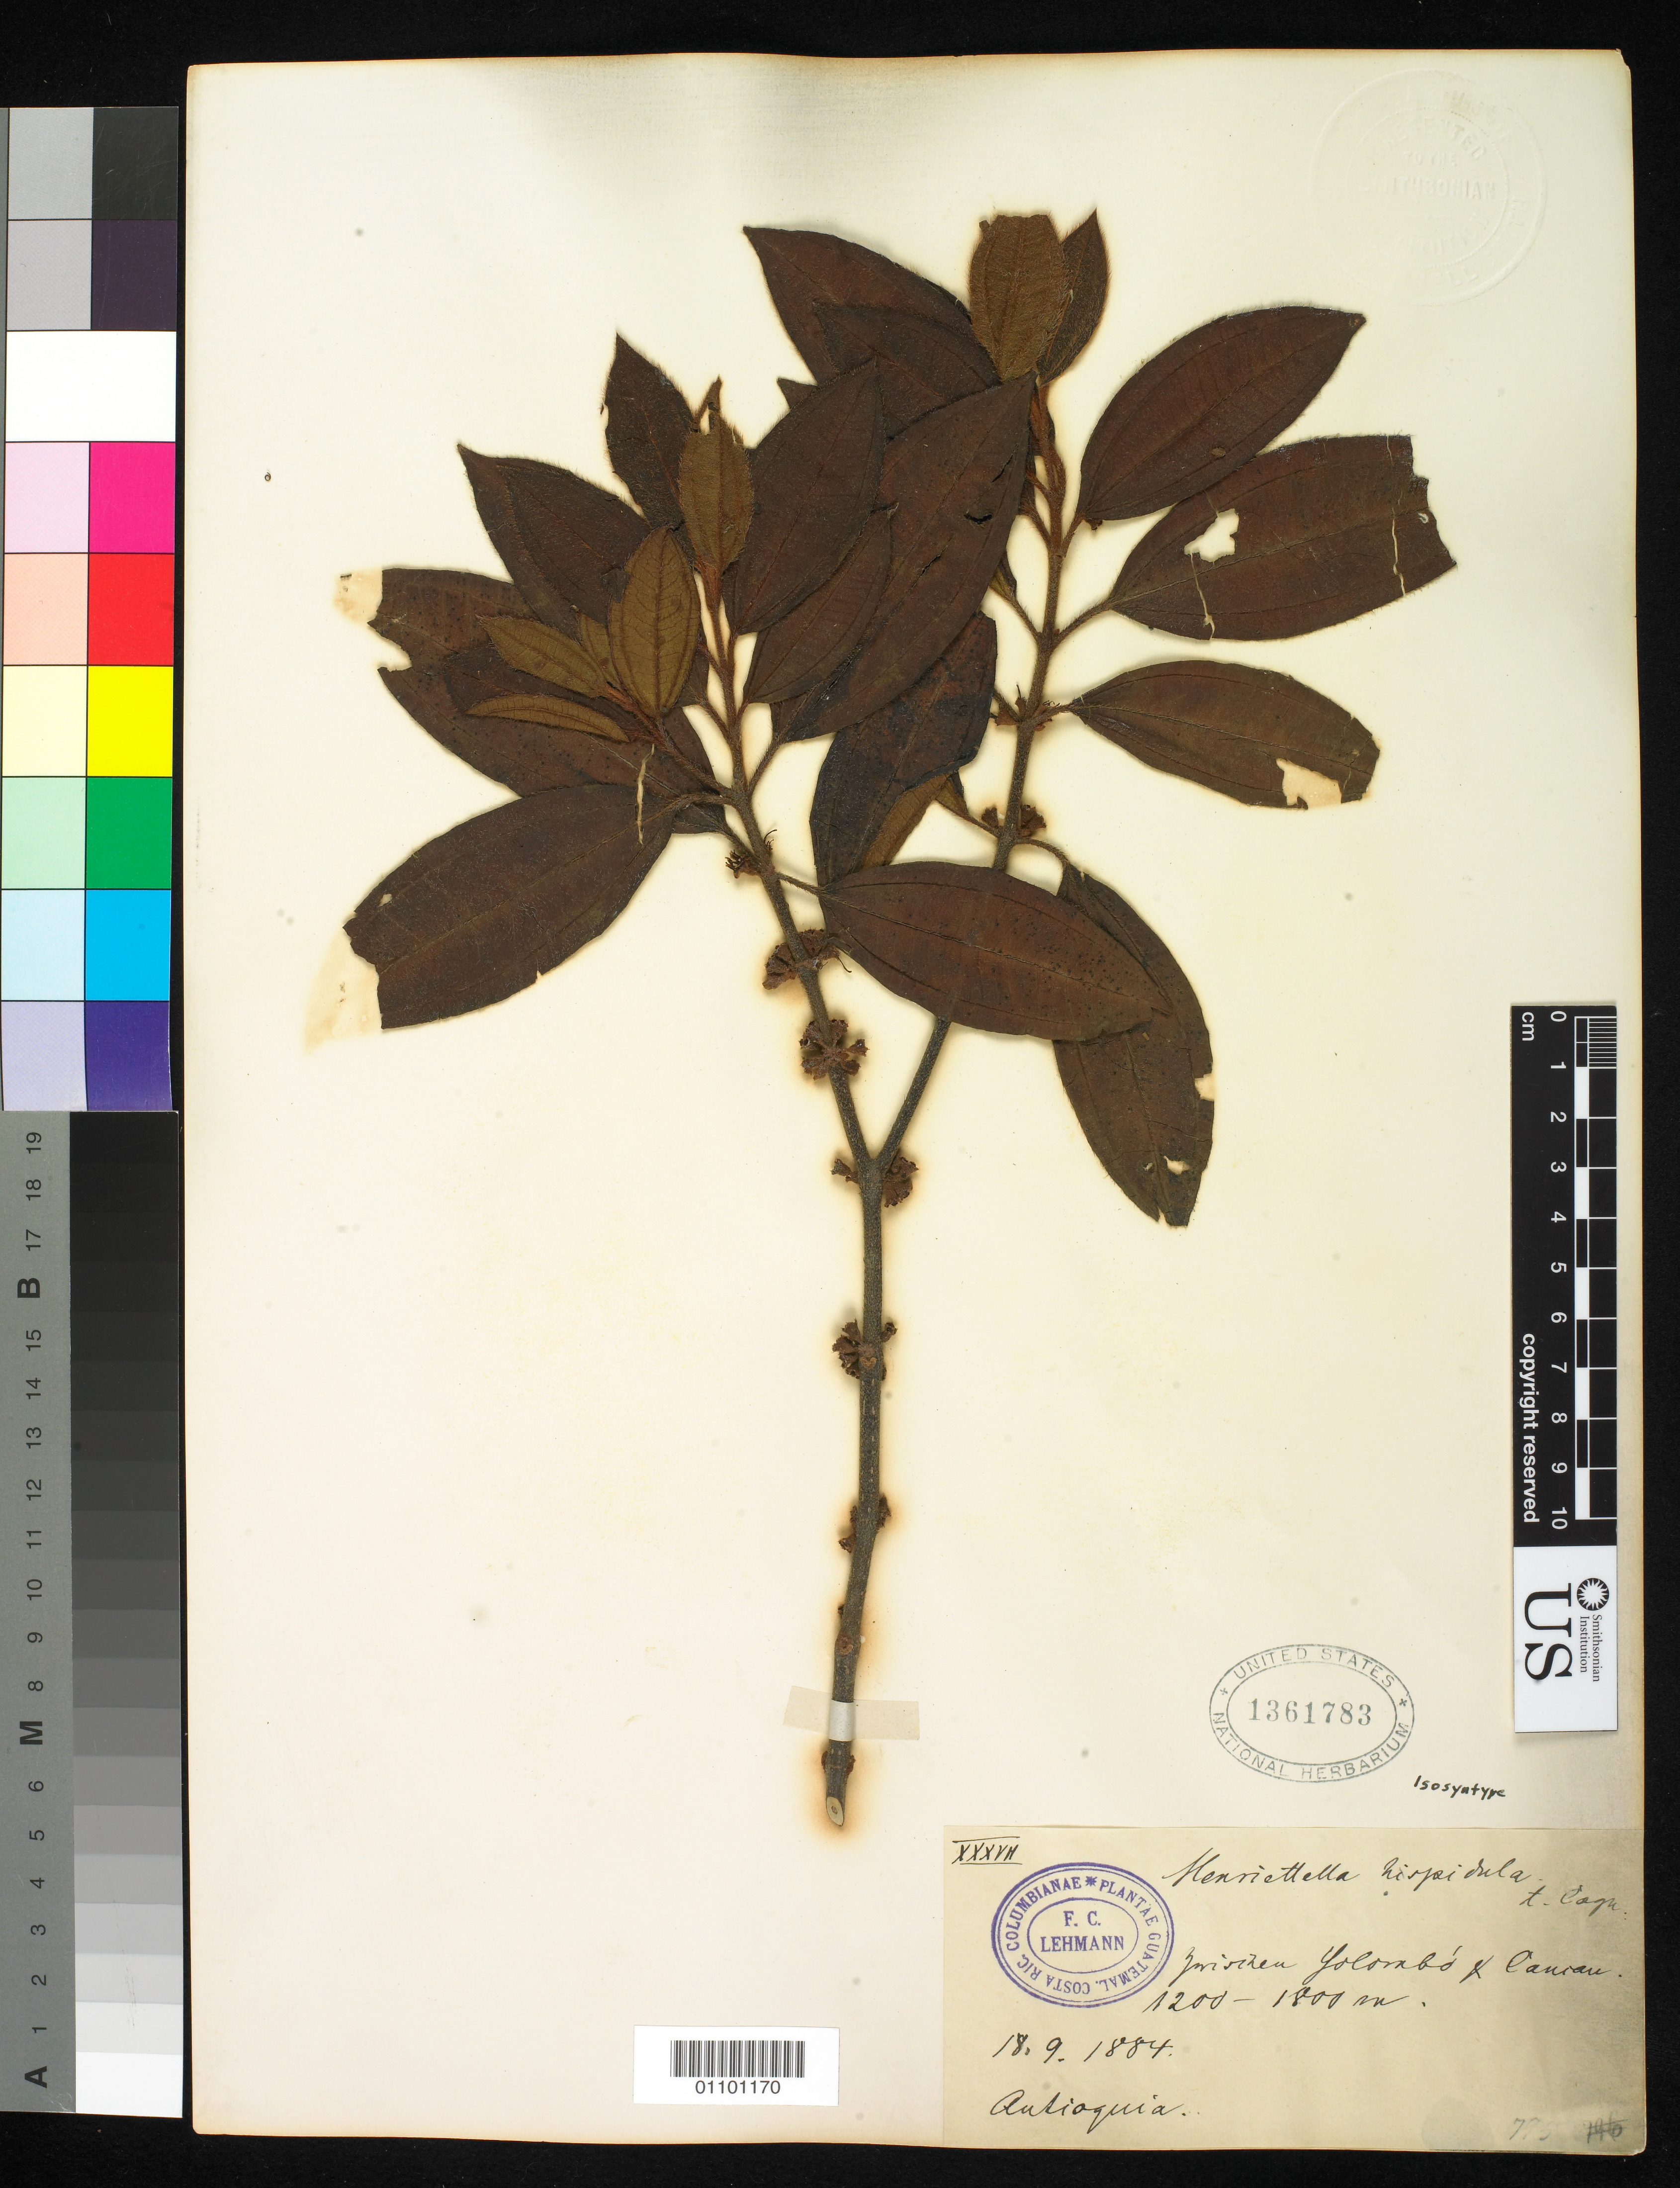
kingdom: Plantae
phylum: Tracheophyta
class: Magnoliopsida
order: Myrtales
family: Melastomataceae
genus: Henriettella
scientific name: Henriettella hispidula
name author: Cogn.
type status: Isosyntype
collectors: F. C. Lehmann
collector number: XXXVII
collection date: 1884-09-18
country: Colombia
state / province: Antioquia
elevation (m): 1200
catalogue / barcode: US 1361783